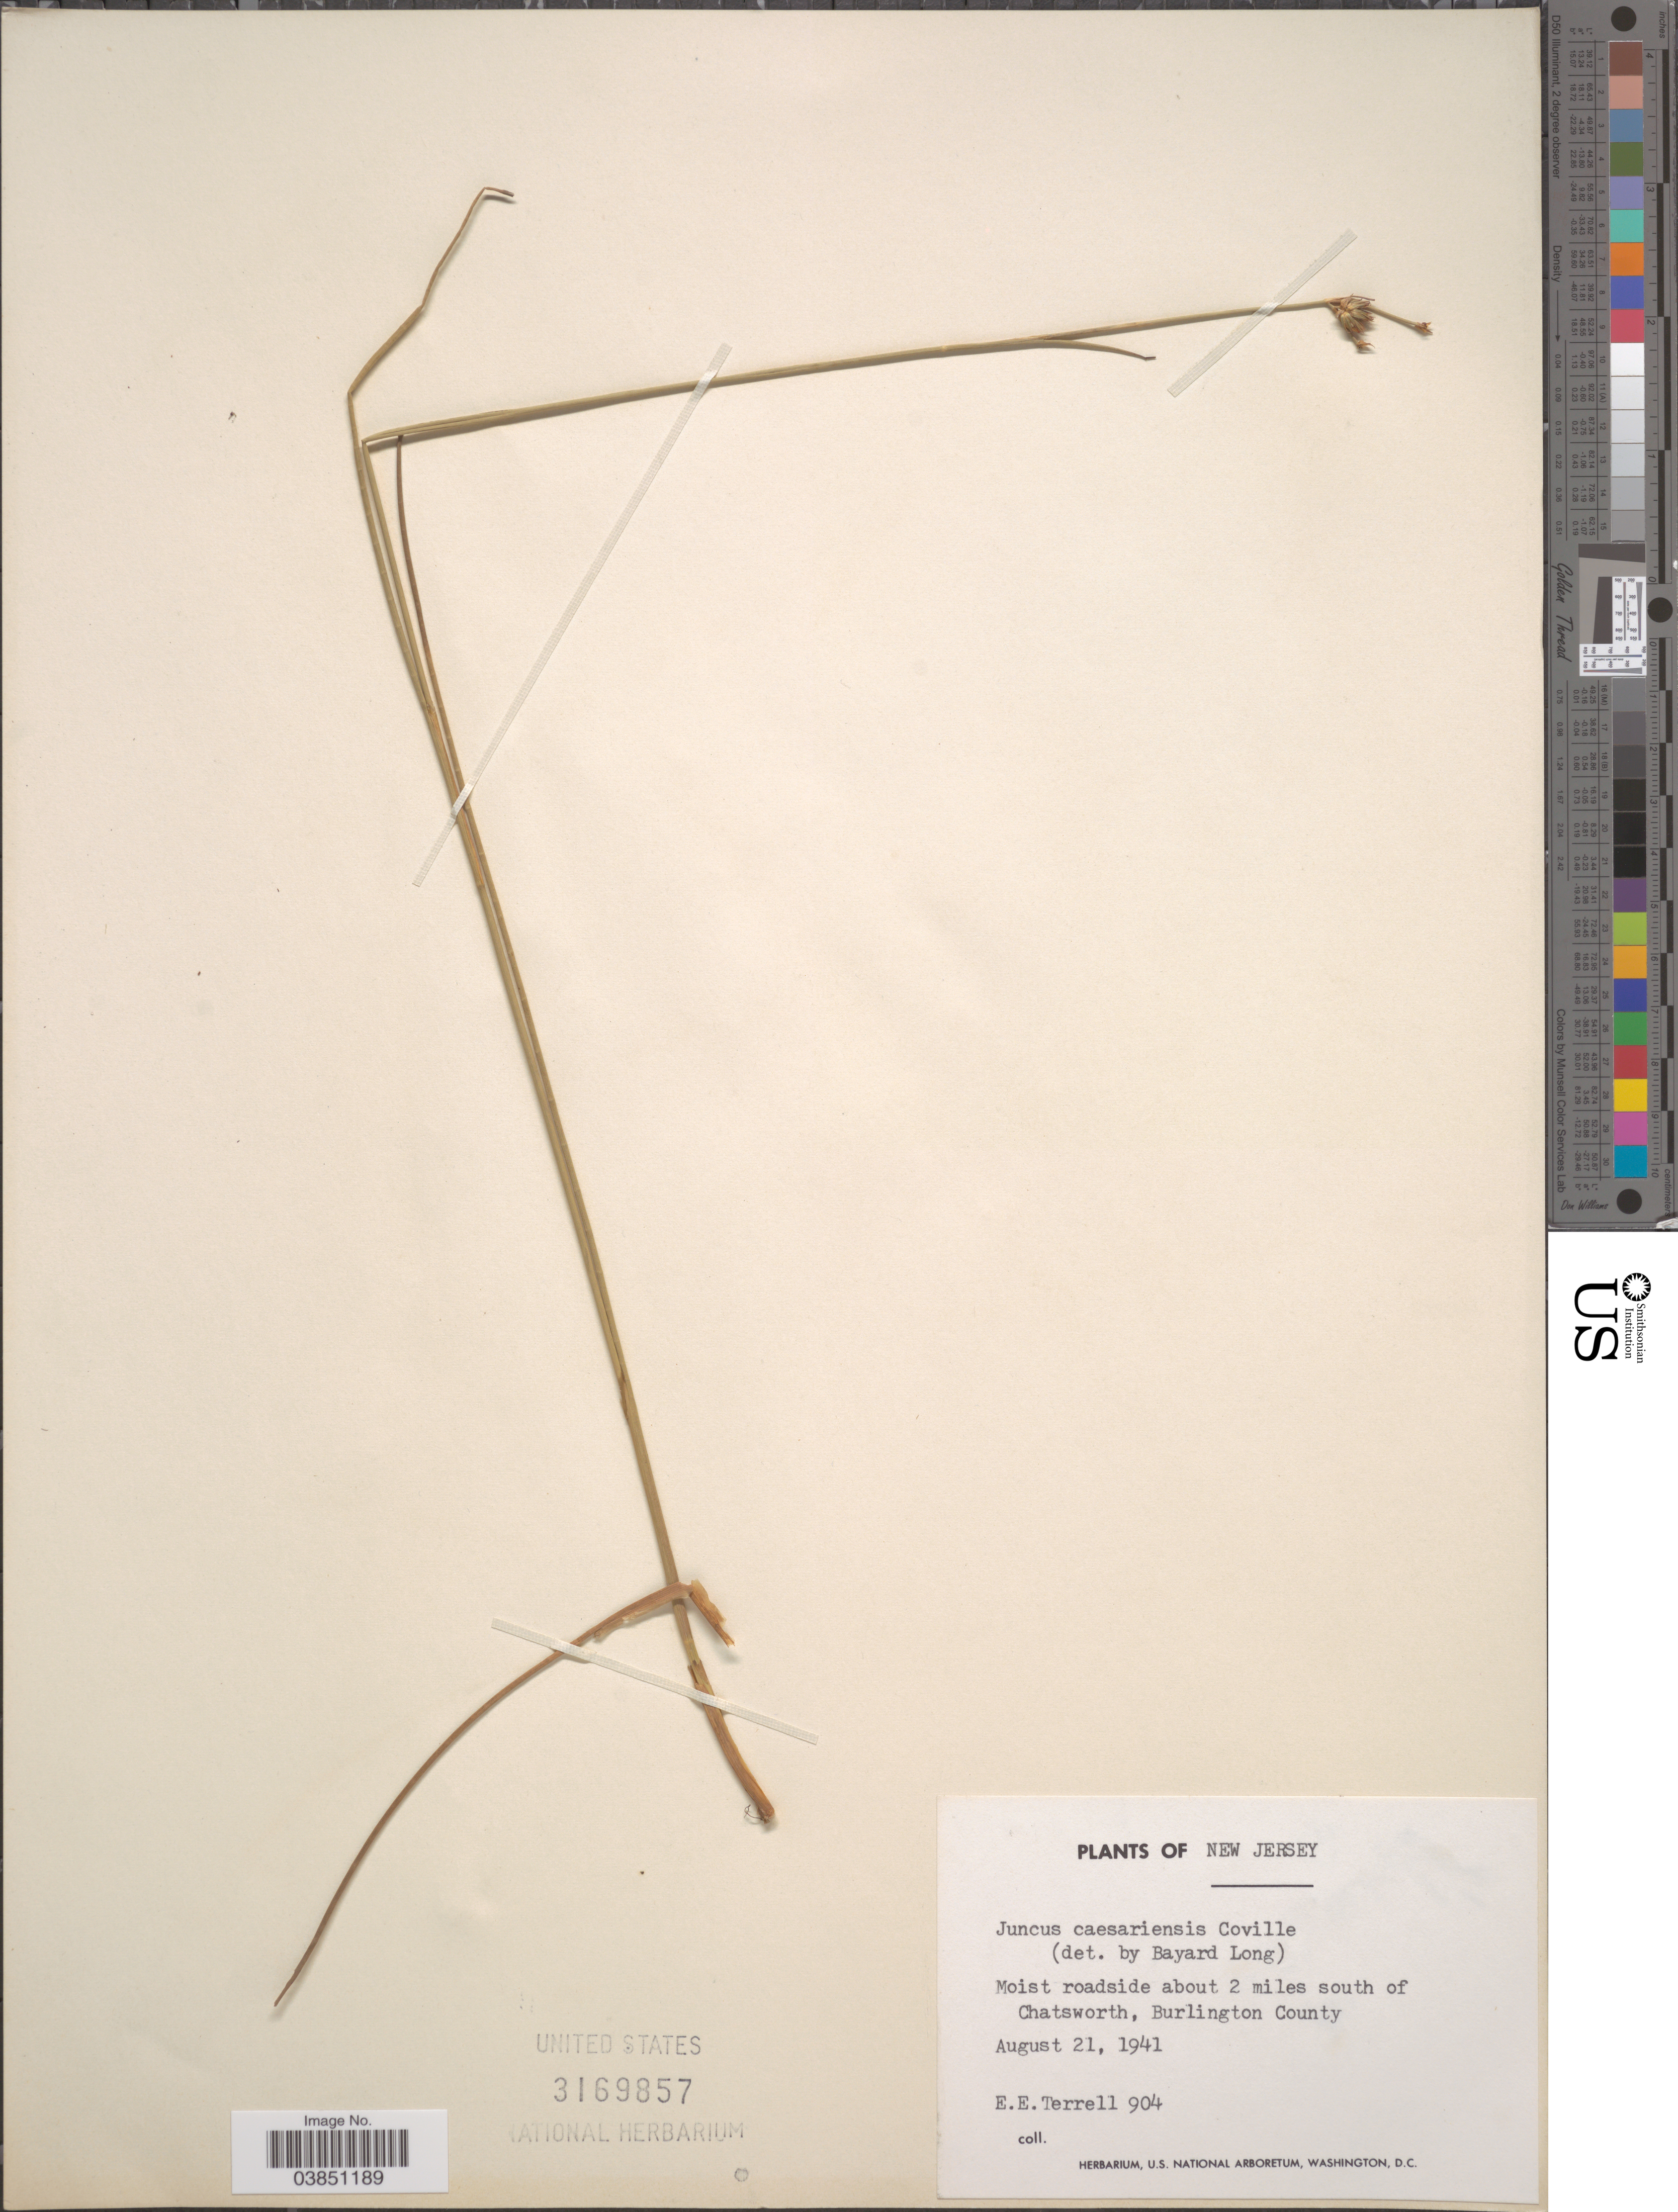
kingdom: Plantae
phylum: Tracheophyta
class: Liliopsida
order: Poales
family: Juncaceae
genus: Juncus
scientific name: Juncus caesariensis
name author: Coville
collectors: E. E. Terrell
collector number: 904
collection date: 1941-08-21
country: United States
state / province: New Jersey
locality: About 2 miles south of Chatsworth, Burlington County.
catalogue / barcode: US 3169857